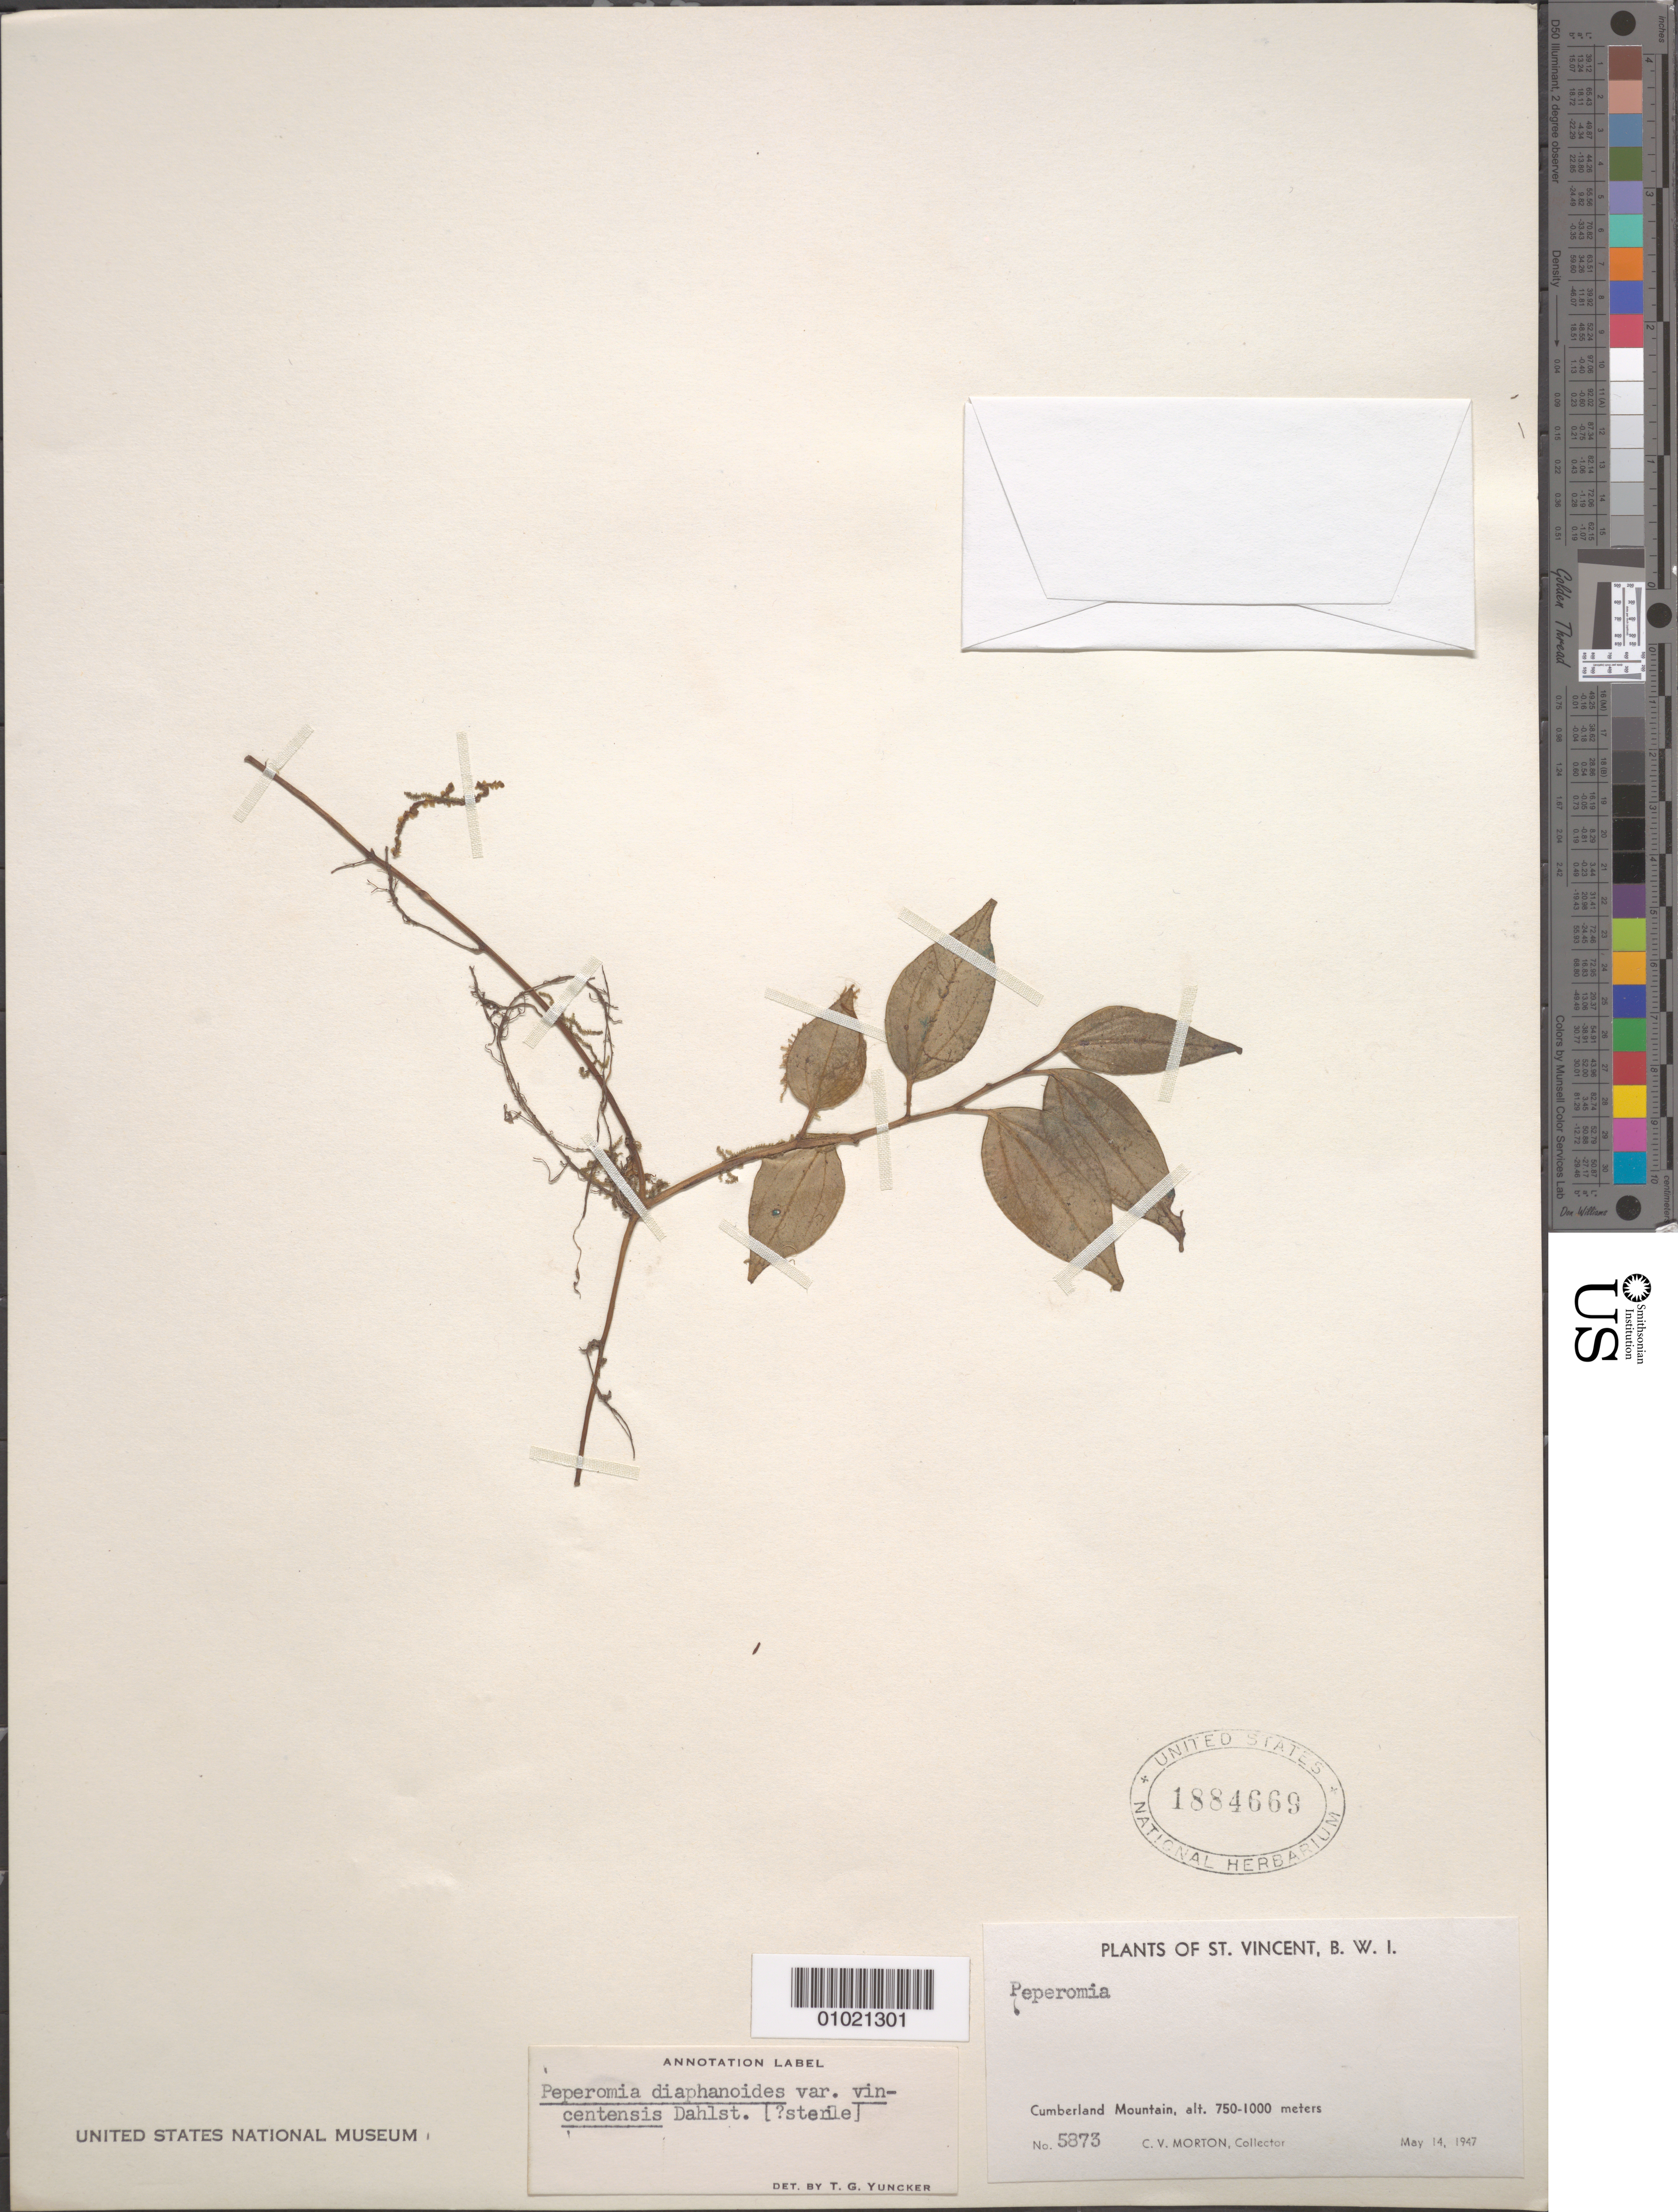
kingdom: Plantae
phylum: Tracheophyta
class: Magnoliopsida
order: Piperales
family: Piperaceae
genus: Peperomia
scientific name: Peperomia diaphanoides var. vincentensis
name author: Dahlst.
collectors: C. V. Morton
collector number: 5873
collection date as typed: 14 May 1947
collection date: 1947-05-14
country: St. Vincent - Grenadines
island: St. Vincent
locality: Cumberland Mountain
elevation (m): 750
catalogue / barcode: US 1884669